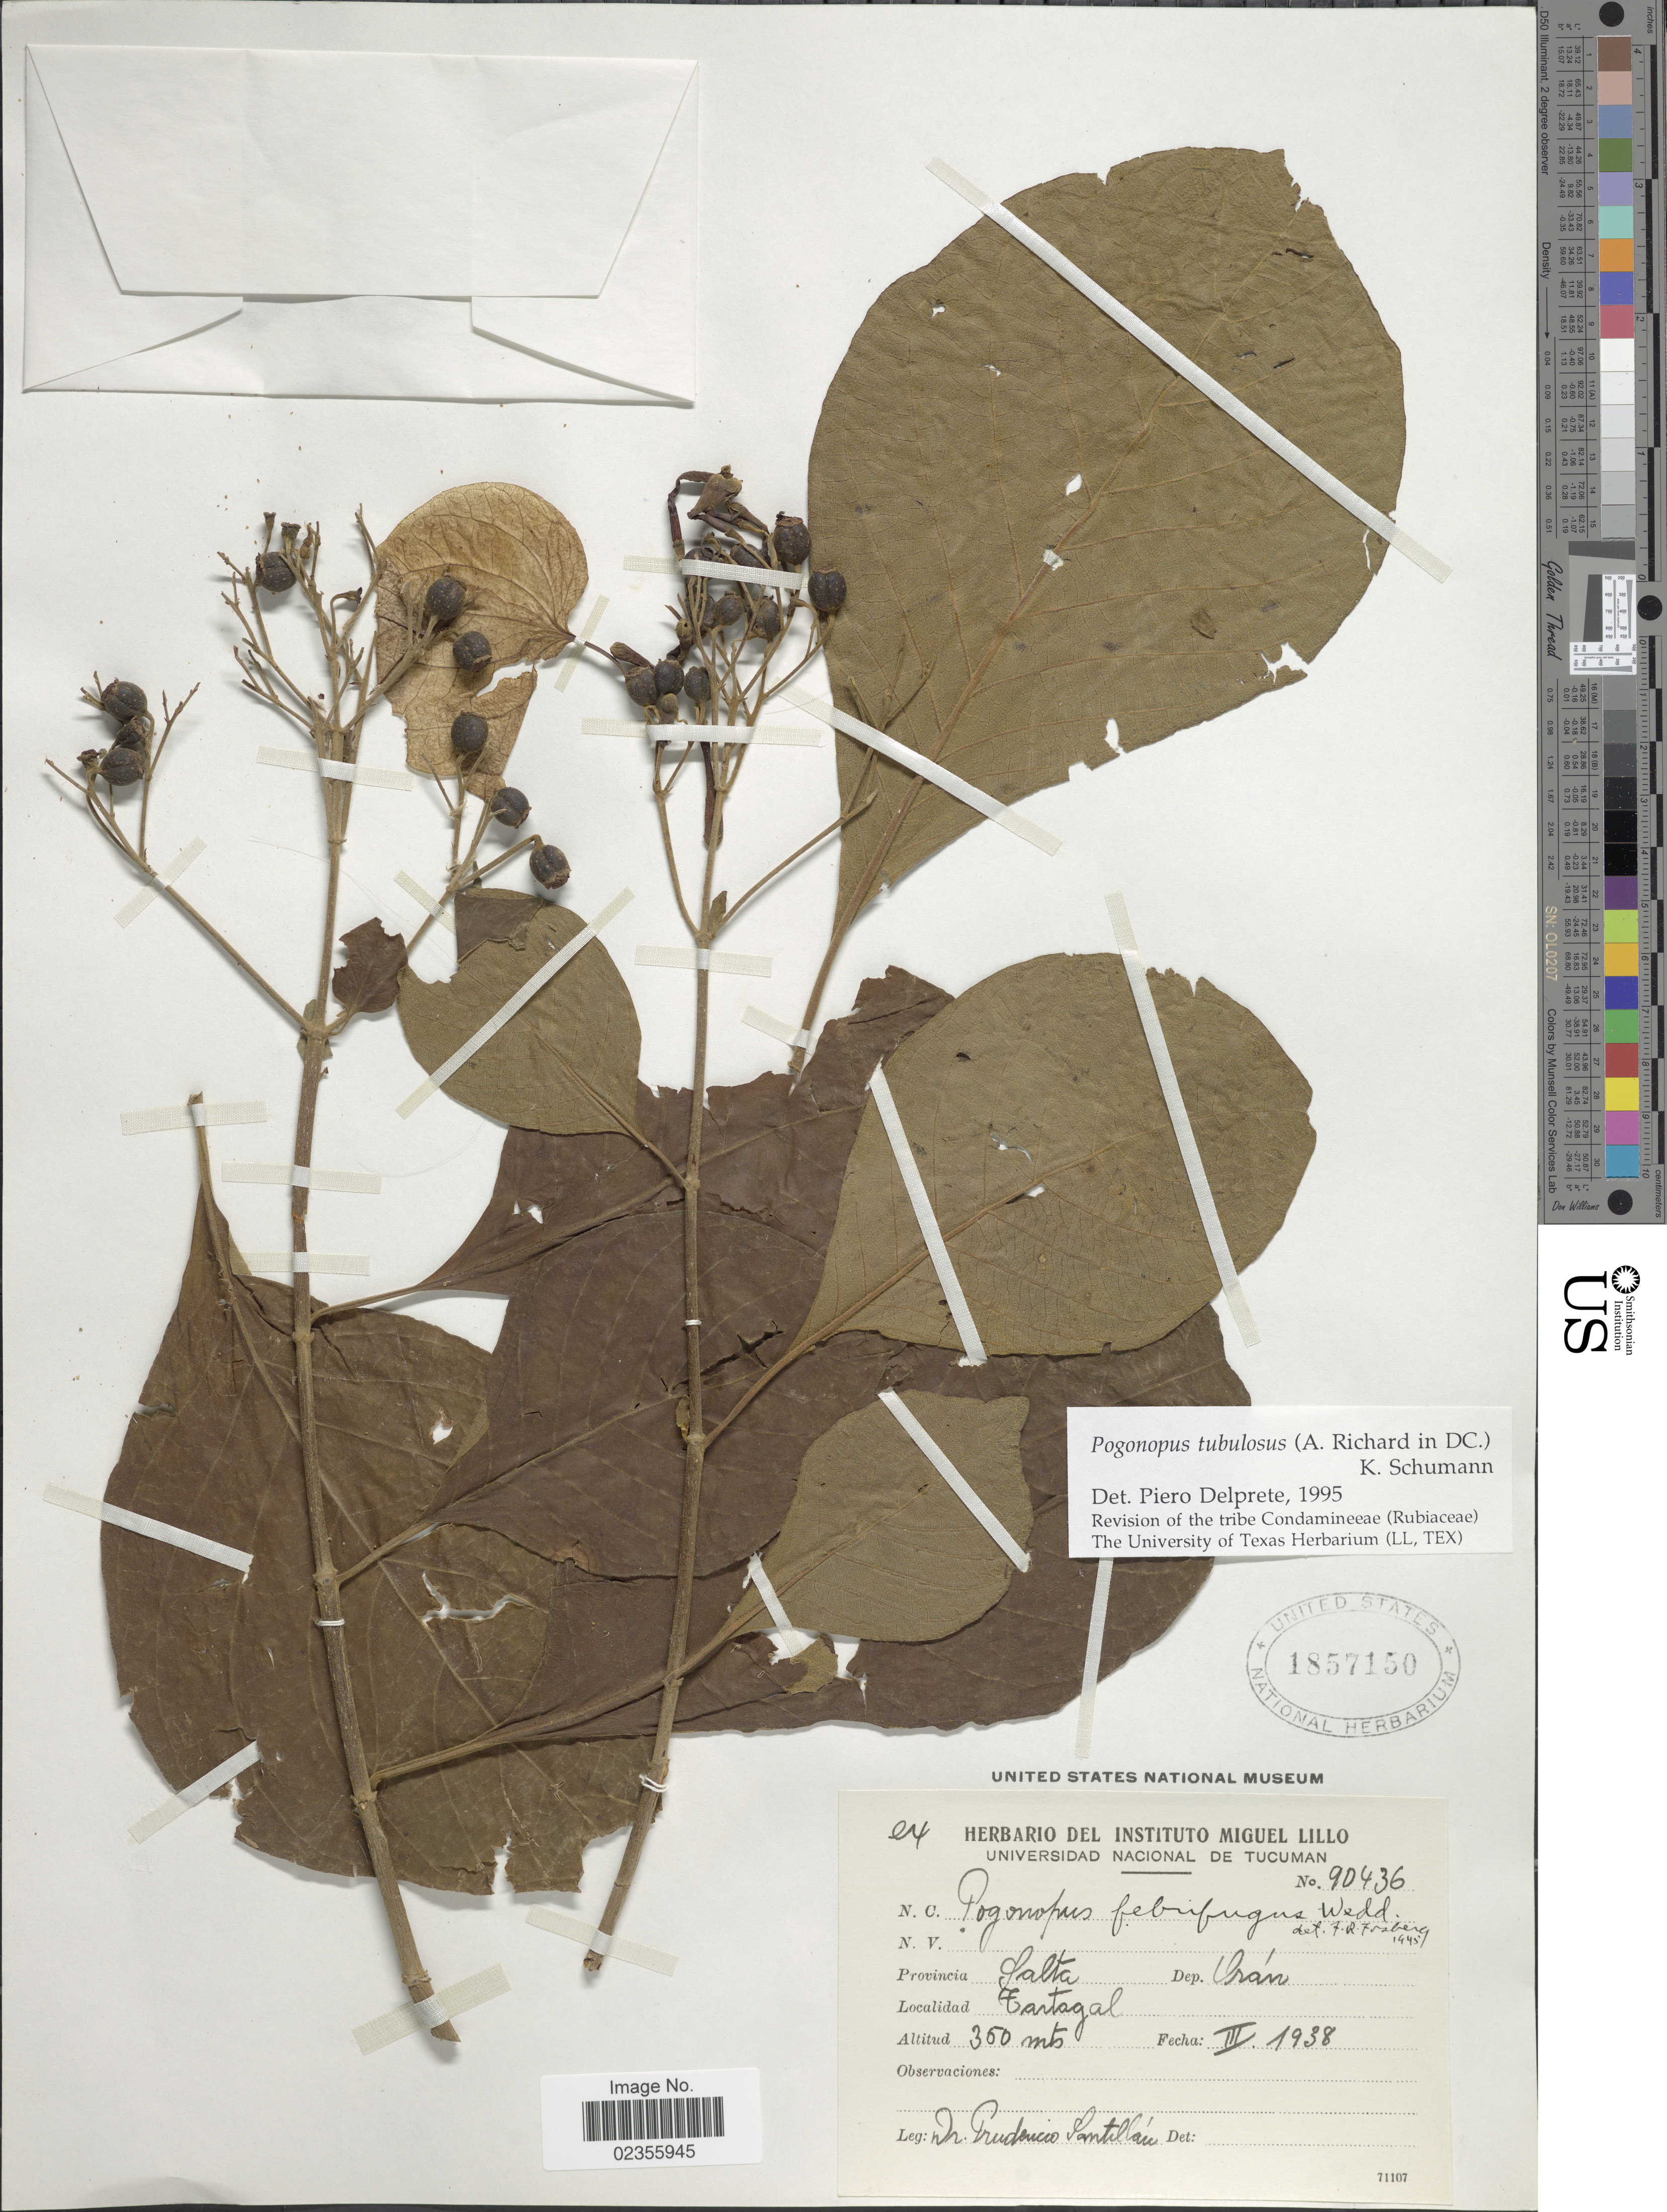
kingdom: Plantae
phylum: Tracheophyta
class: Magnoliopsida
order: Gentianales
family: Rubiaceae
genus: Pogonopus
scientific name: Pogonopus tubulosus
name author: (A. Rich. in DC.) K. Schum.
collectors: R. Santillán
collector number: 90436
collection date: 1938-03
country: Argentina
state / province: Salta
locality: Provincia Salta. Dep. Orán. Tartagal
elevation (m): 350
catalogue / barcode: US 1857150